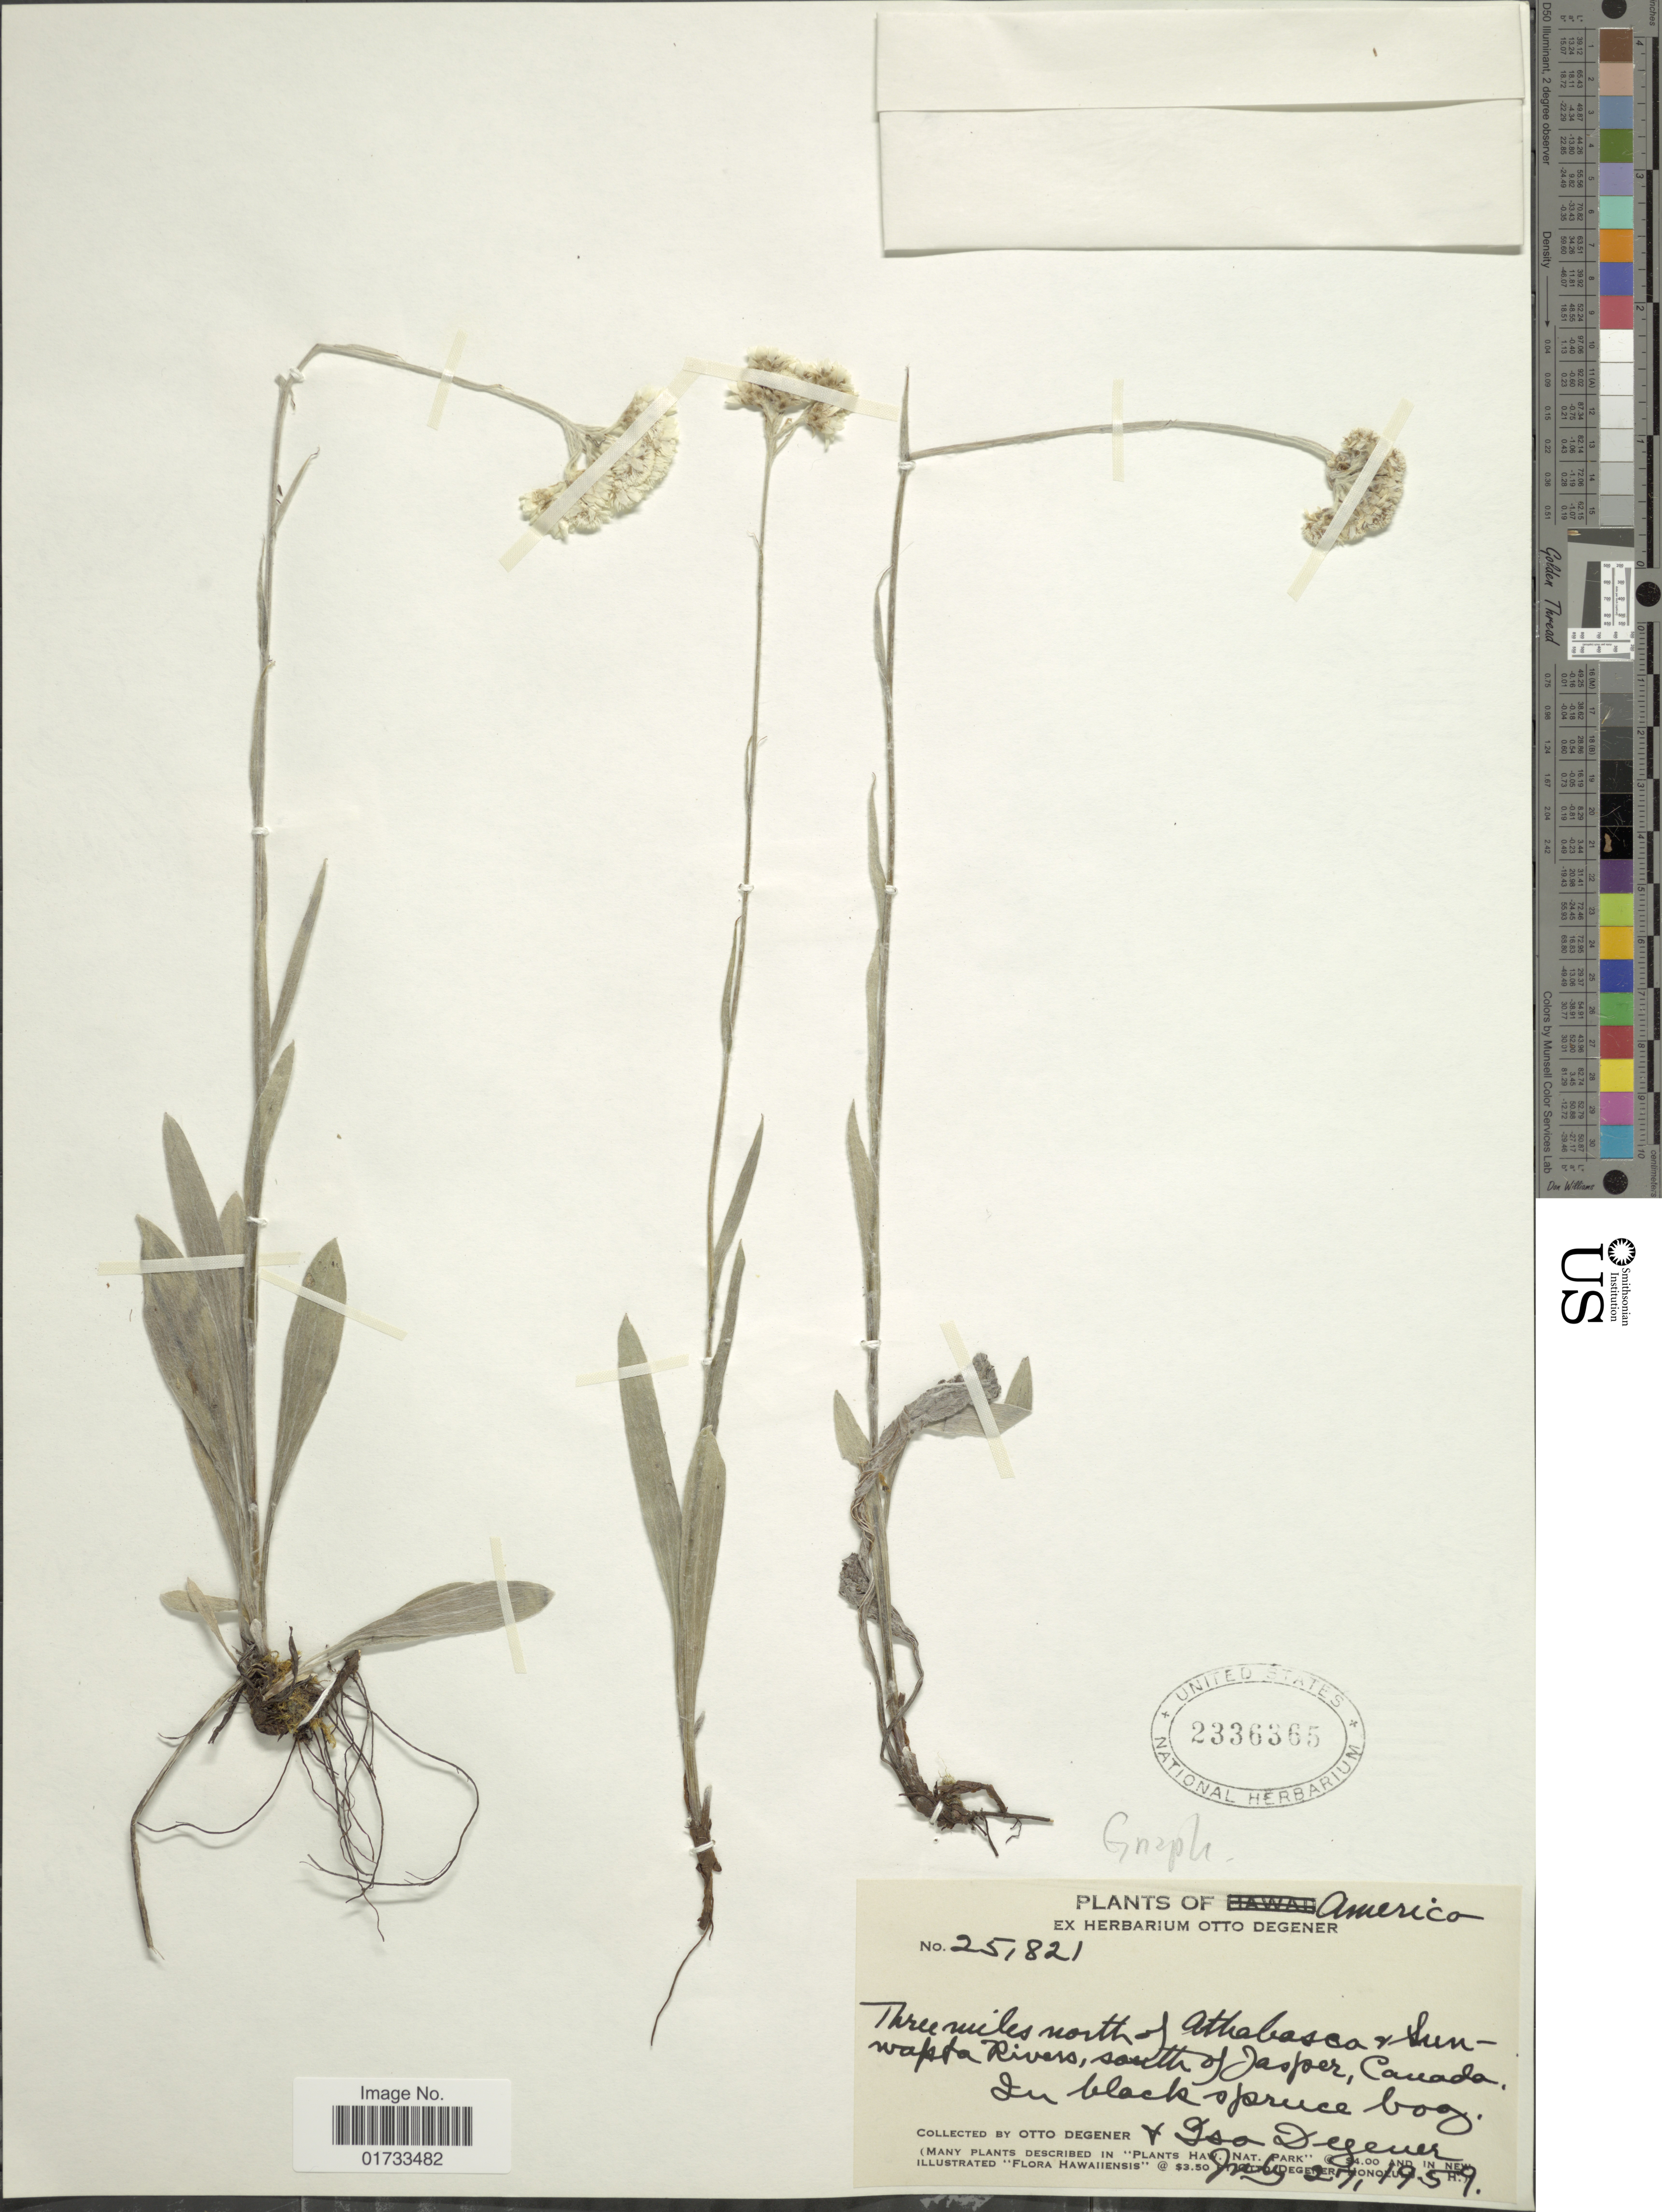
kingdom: Plantae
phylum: Tracheophyta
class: Magnoliopsida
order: Asterales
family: Asteraceae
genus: Antennaria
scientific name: Antennaria sp.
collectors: O. Degener & I. Degener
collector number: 251821*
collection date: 1959-07-27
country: Canada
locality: Three miles north of Athabasca & Sunwapta Rivers, south of Jasper, in black spruce bog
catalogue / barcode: US 2336365